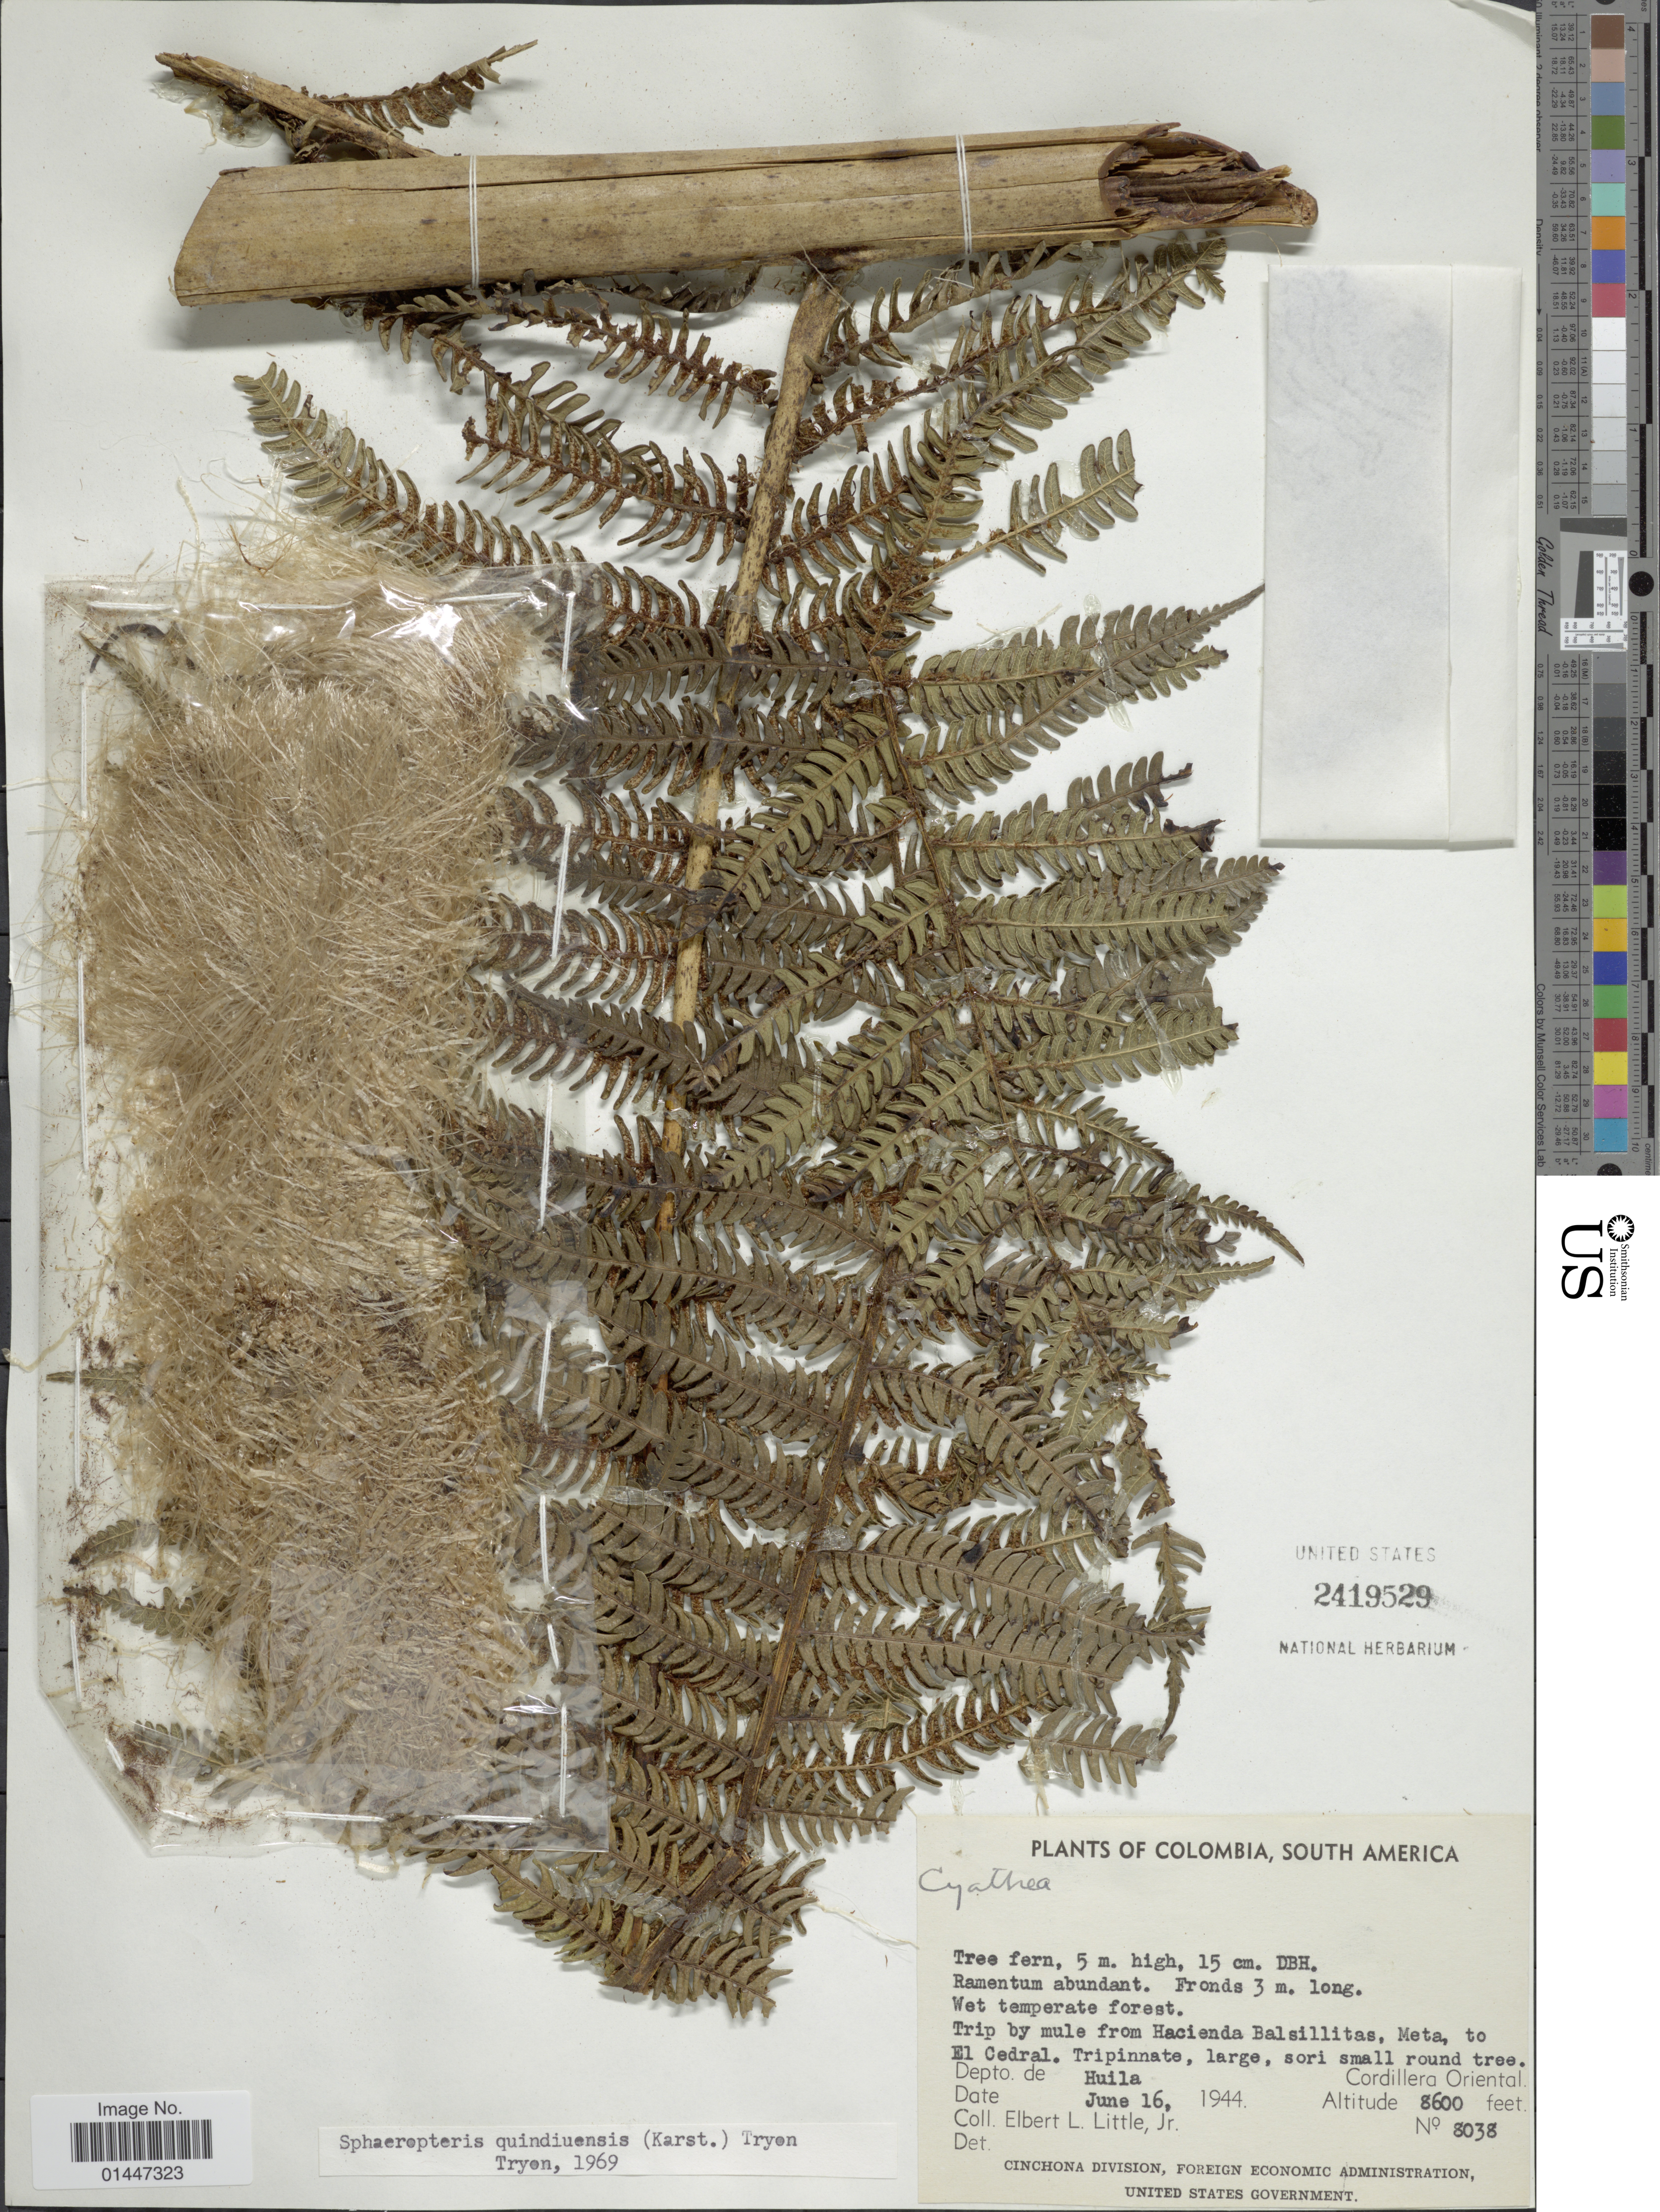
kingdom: Plantae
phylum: Tracheophyta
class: Polypodiopsida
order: Cyatheales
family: Cyatheaceae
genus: Sphaeropteris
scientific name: Sphaeropteris quindiuensis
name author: (H. Karst.) R.M. Tryon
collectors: E. L. Little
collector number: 8038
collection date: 1944-06-16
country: Colombia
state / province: Huila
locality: Trip by mule from Hacienda Balsillitas, Meta, to El Cedral. Tripinnate. Cordillera Oriental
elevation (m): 2621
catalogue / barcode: US 2419529